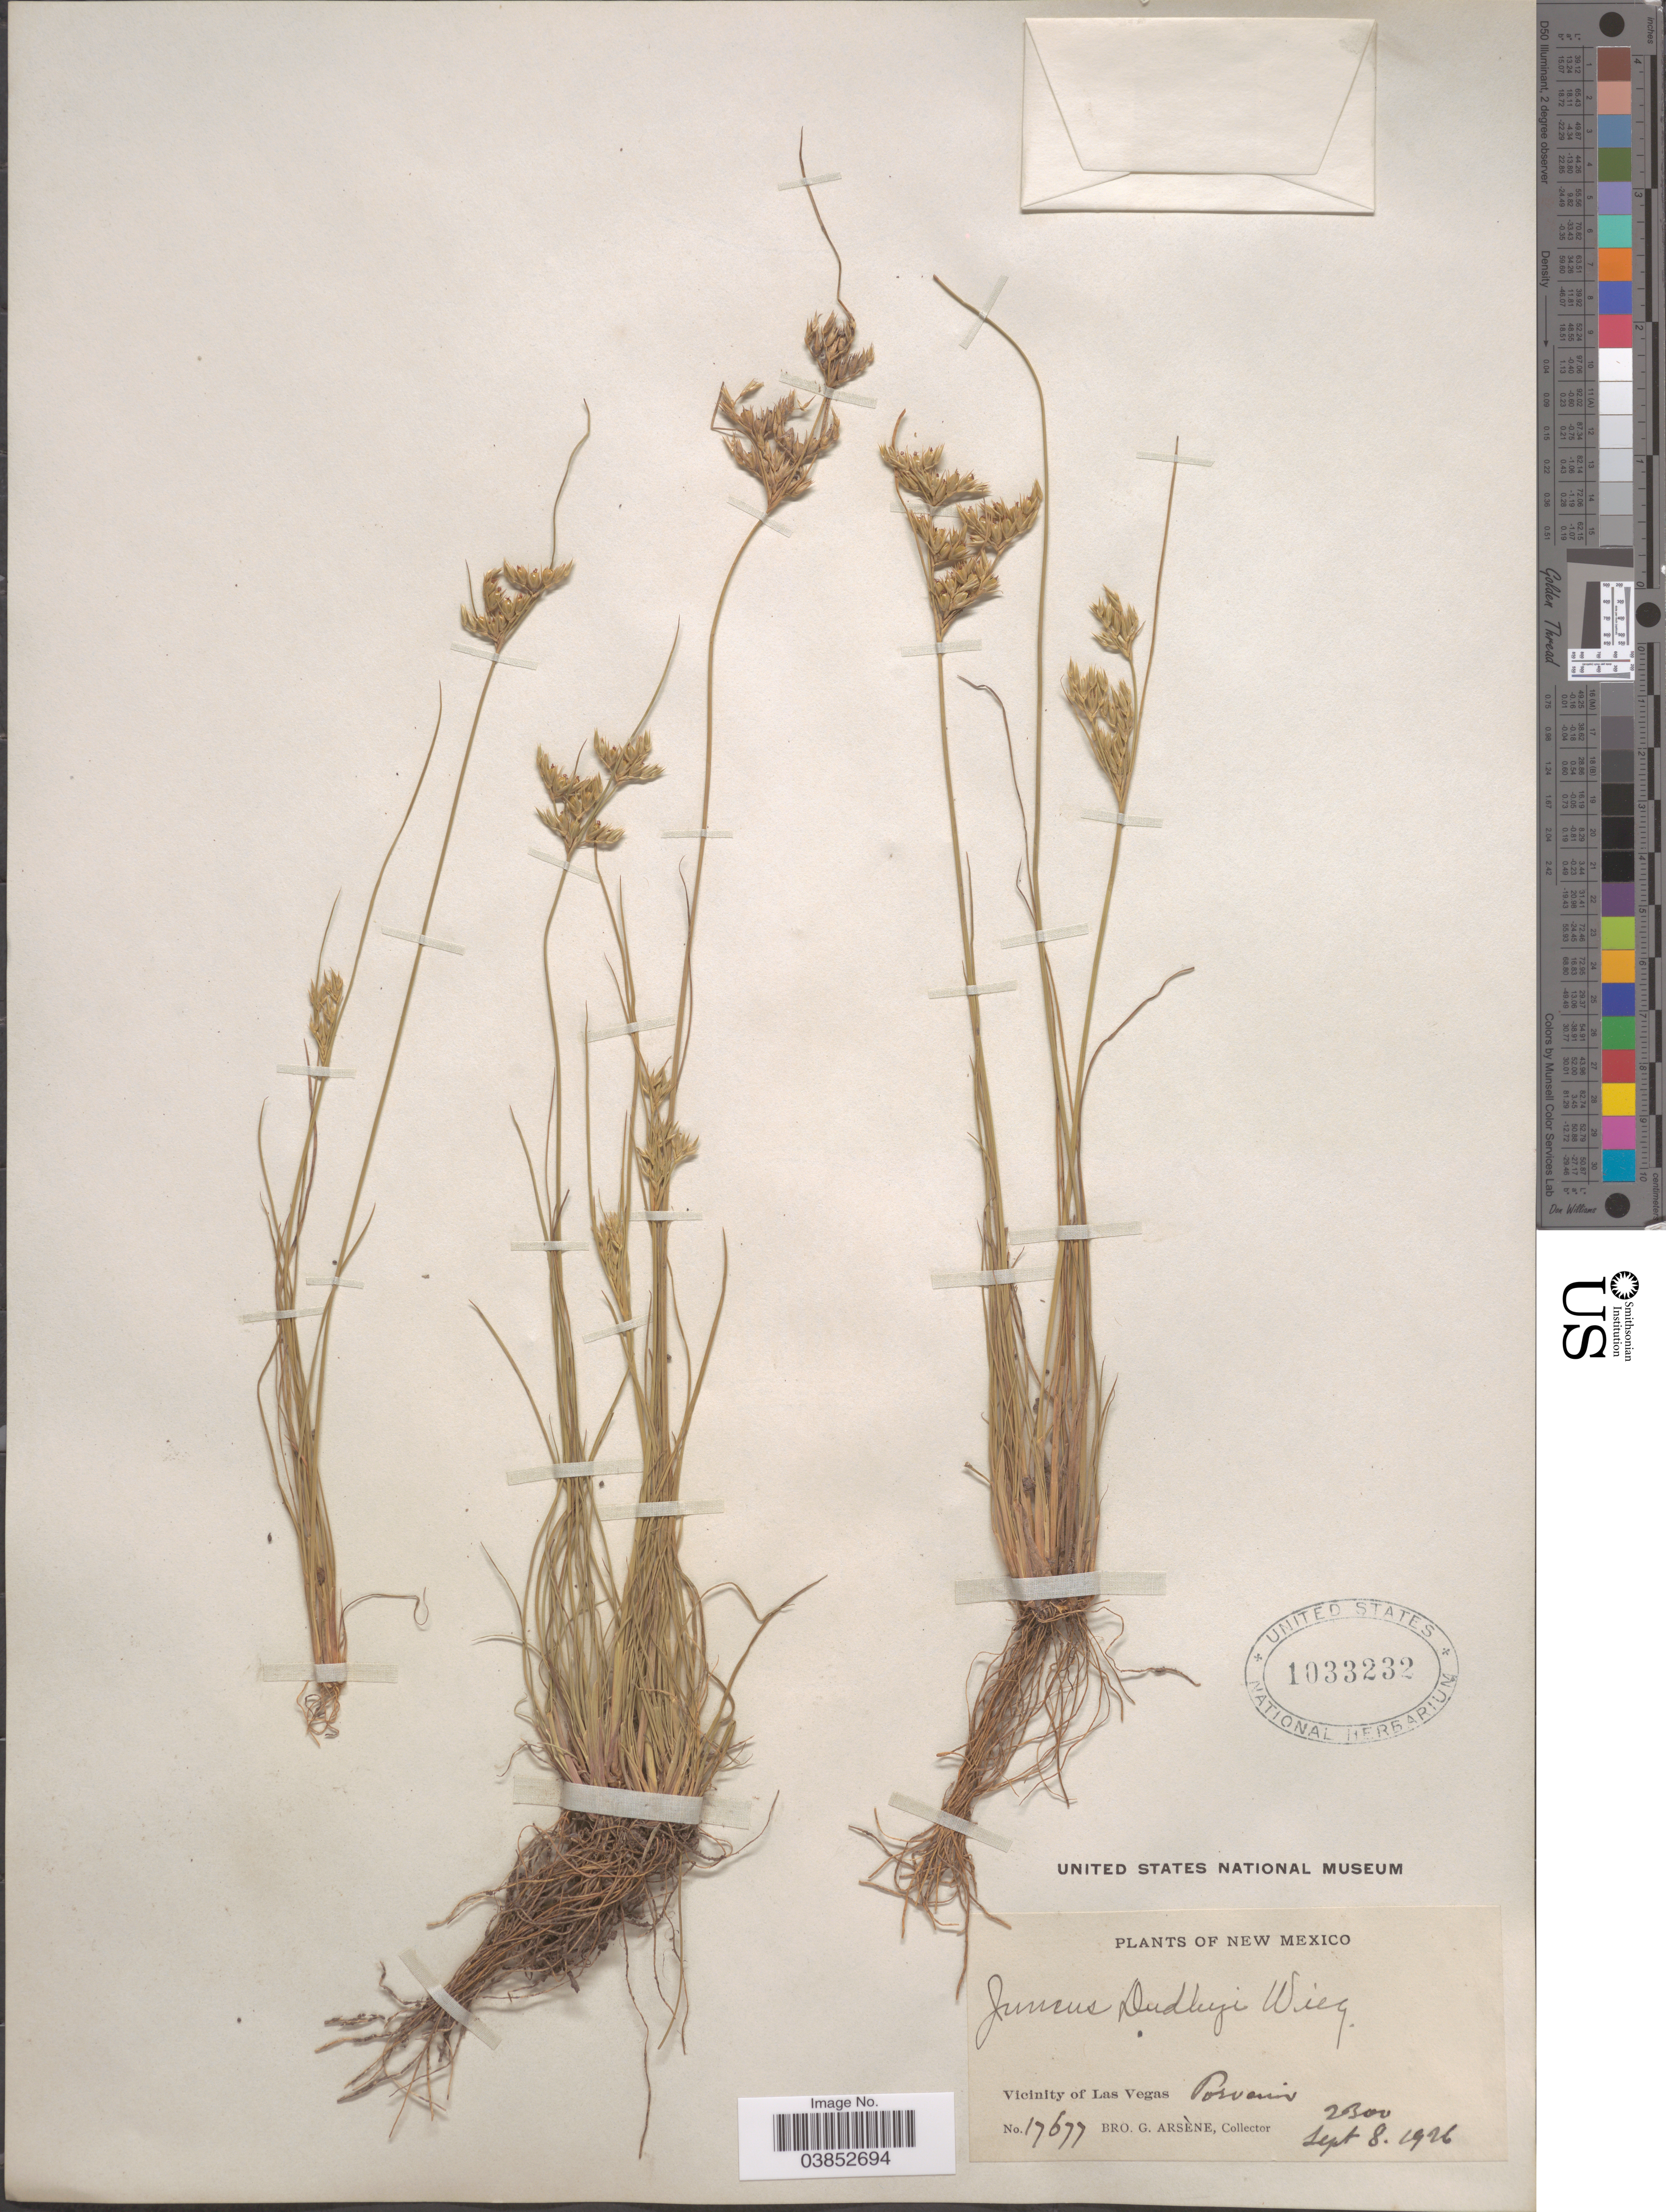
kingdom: Plantae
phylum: Tracheophyta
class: Liliopsida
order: Poales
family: Juncaceae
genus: Juncus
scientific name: Juncus dudleyi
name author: Wiegand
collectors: Bro. G. Arsène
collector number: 17677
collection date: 1926-09-08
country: United States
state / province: New Mexico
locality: Vicinity of Las Vegas. Porvenir.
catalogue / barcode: US 1033232